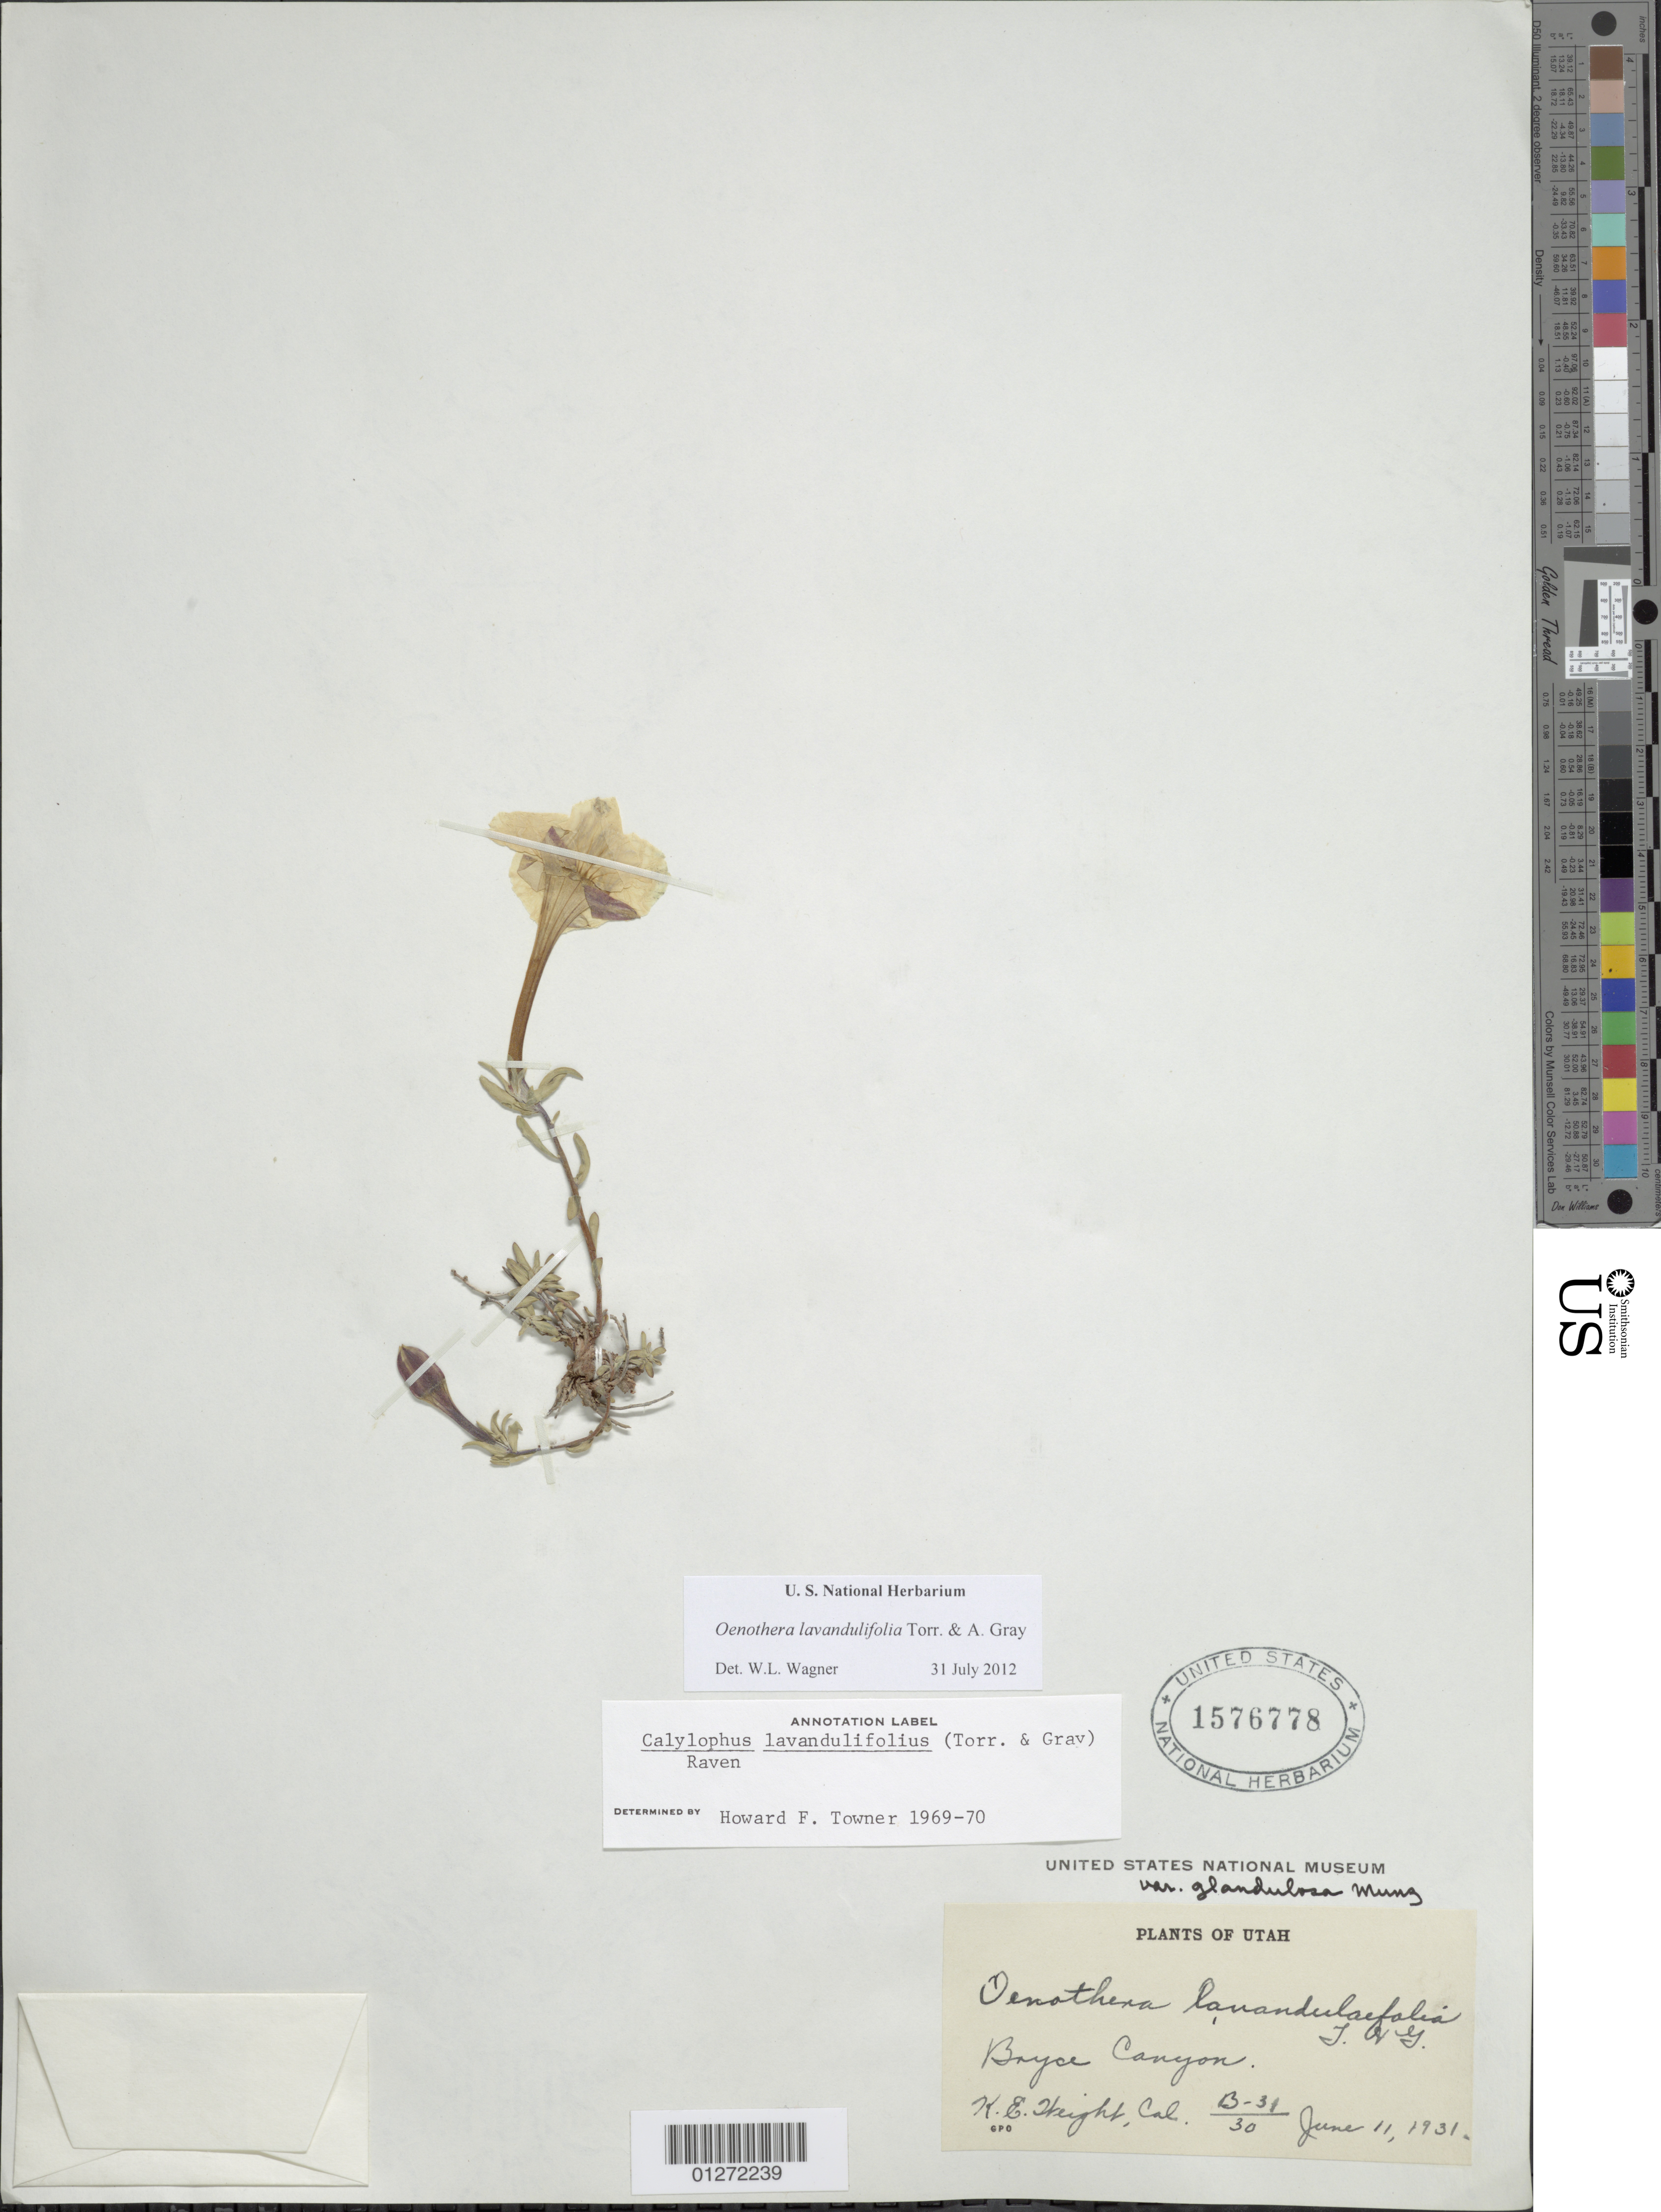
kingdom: Plantae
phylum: Tracheophyta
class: Magnoliopsida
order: Myrtales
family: Onagraceae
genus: Oenothera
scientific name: Oenothera lavandulifolia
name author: Torr. & A. Gray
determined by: Wagner, W. L., (BOT), Smithsonian Institution - National Museum of Natural History (UNITED STATES)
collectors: K. Weight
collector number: B-31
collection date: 1931-06-11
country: United States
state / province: Utah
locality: Bryce Canyon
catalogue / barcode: US 1576778